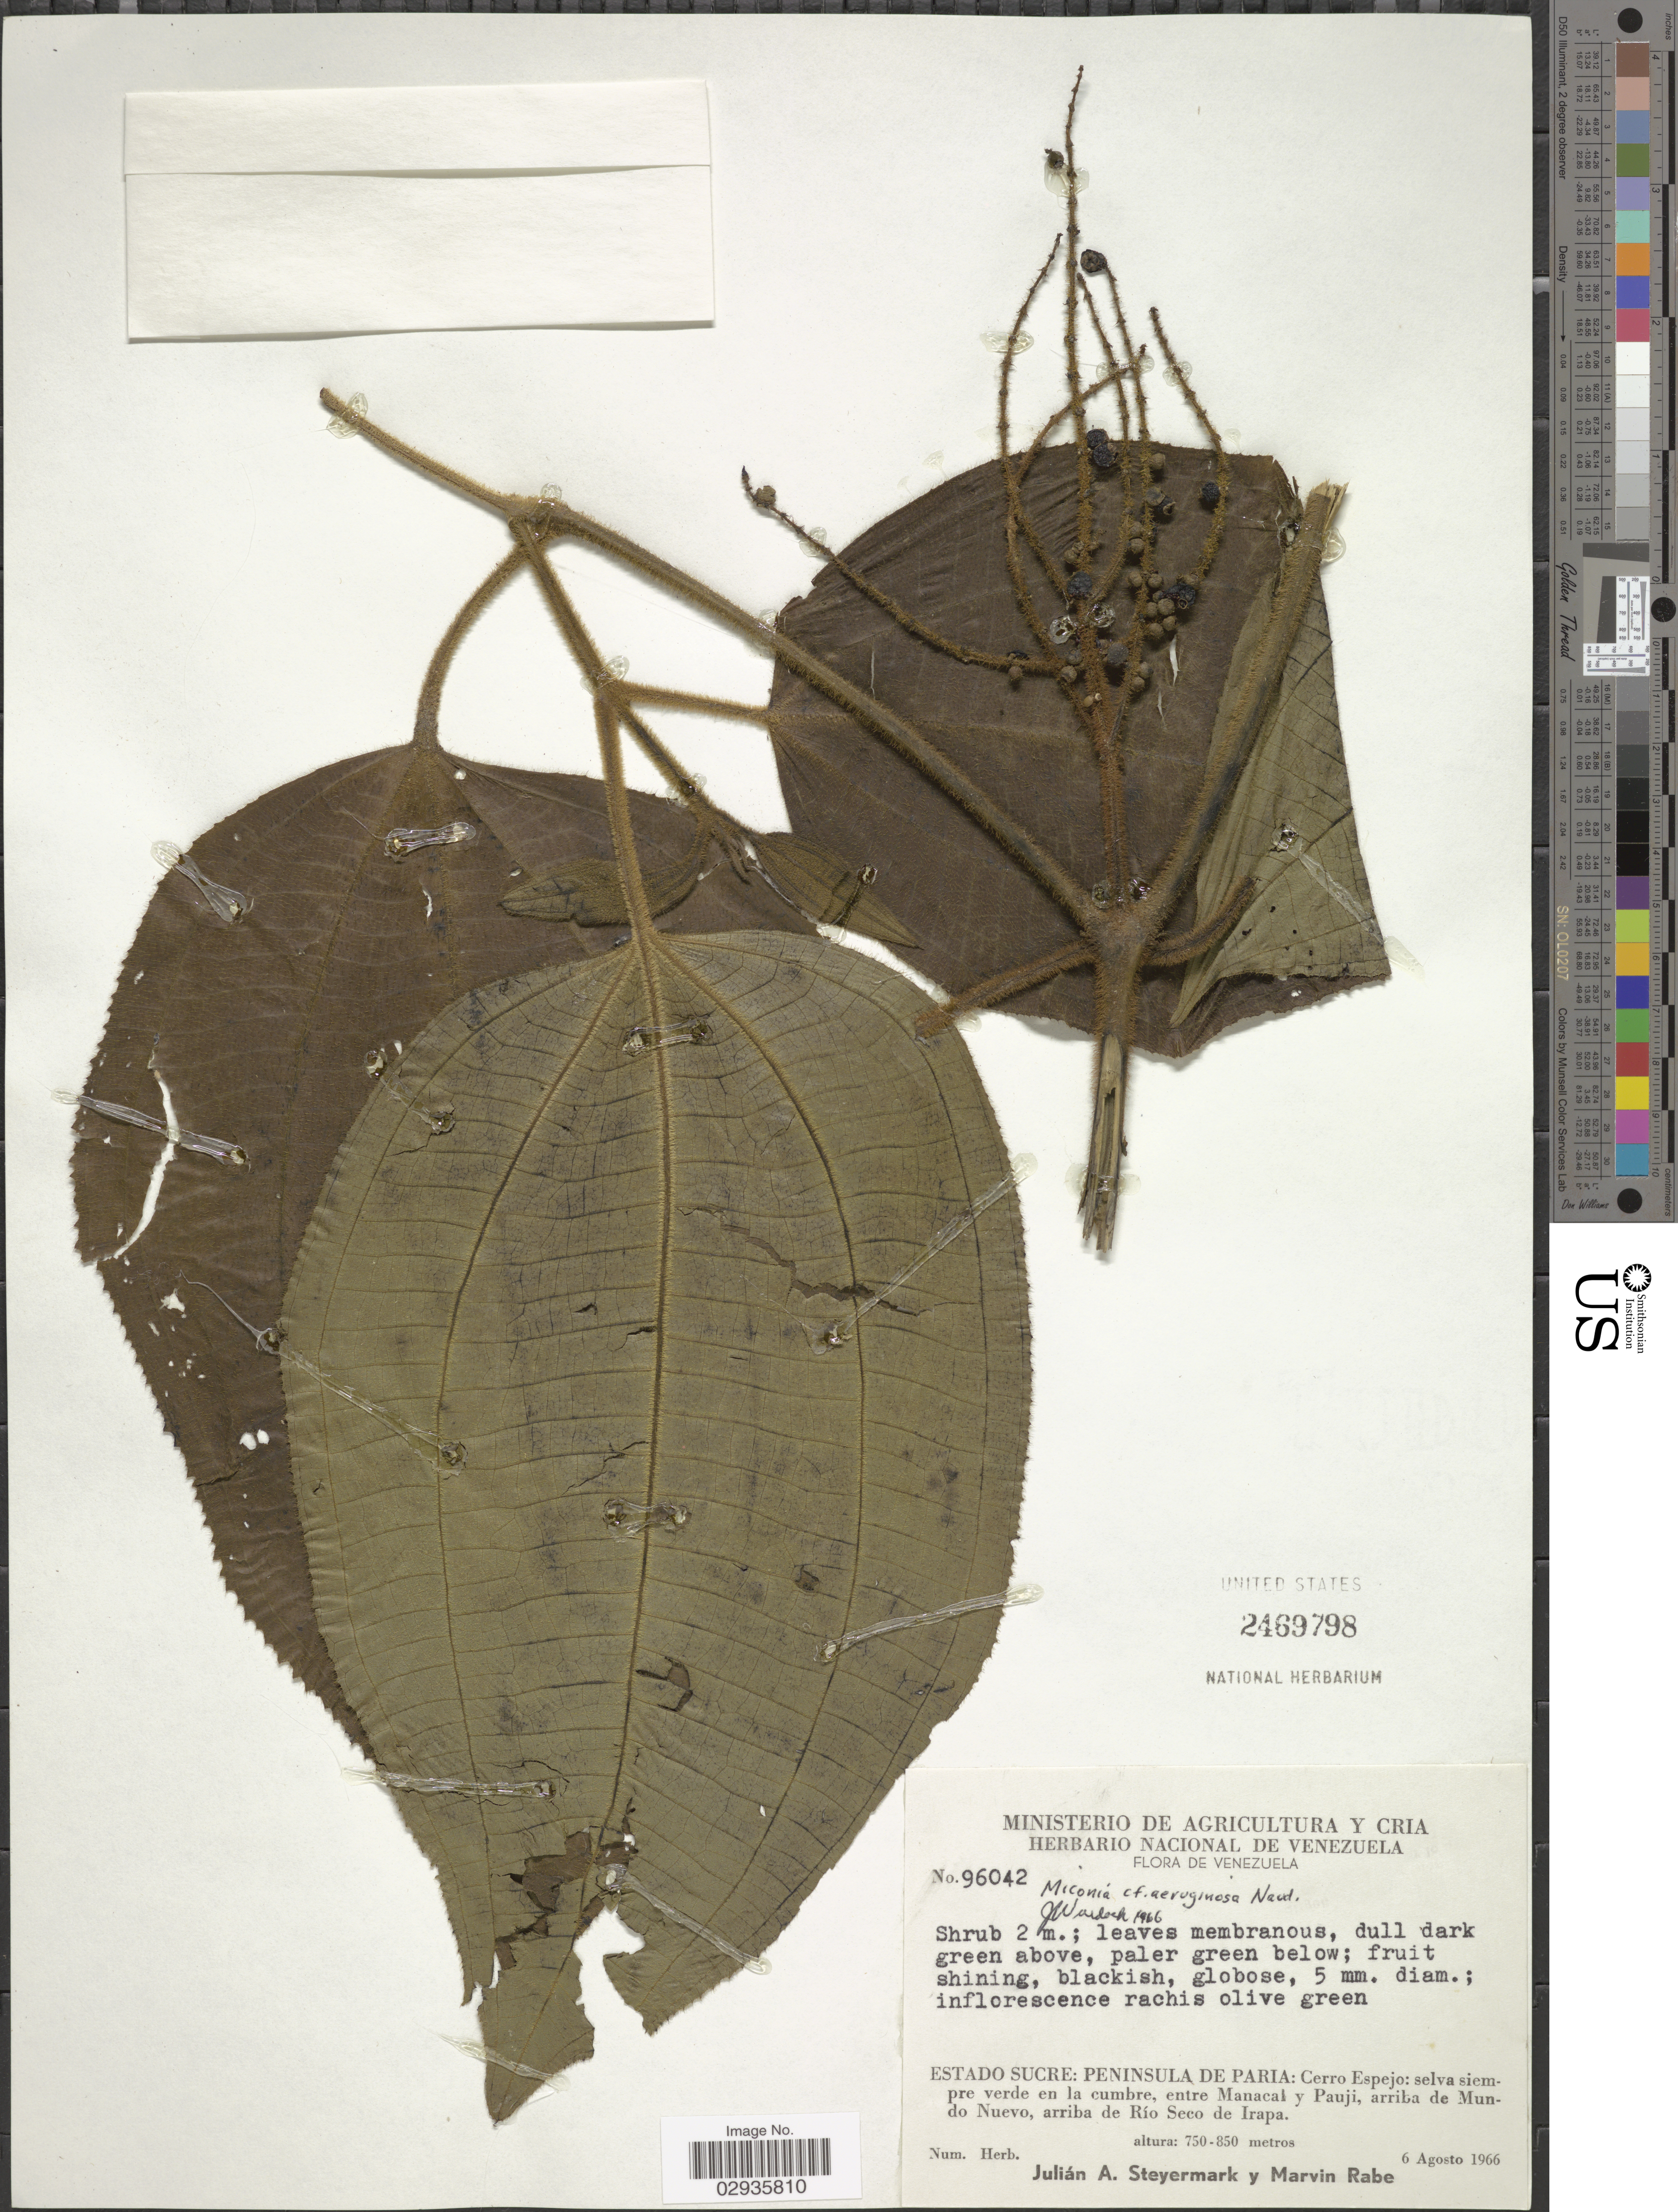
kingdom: Plantae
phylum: Tracheophyta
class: Magnoliopsida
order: Myrtales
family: Melastomataceae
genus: Miconia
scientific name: Miconia aeruginosa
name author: Naudin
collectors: J. Steyermark & M. Rabe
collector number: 96042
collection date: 1966-08-06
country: Venezuela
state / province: Sucre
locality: Peninsula de Paria: Cerro Espejo: selva siempre verde en la cumbre, entre Manacal y Pauji, arriba de Mundo Nuevo, arriba de Río Seco de Irapa.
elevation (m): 750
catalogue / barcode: US 2469798